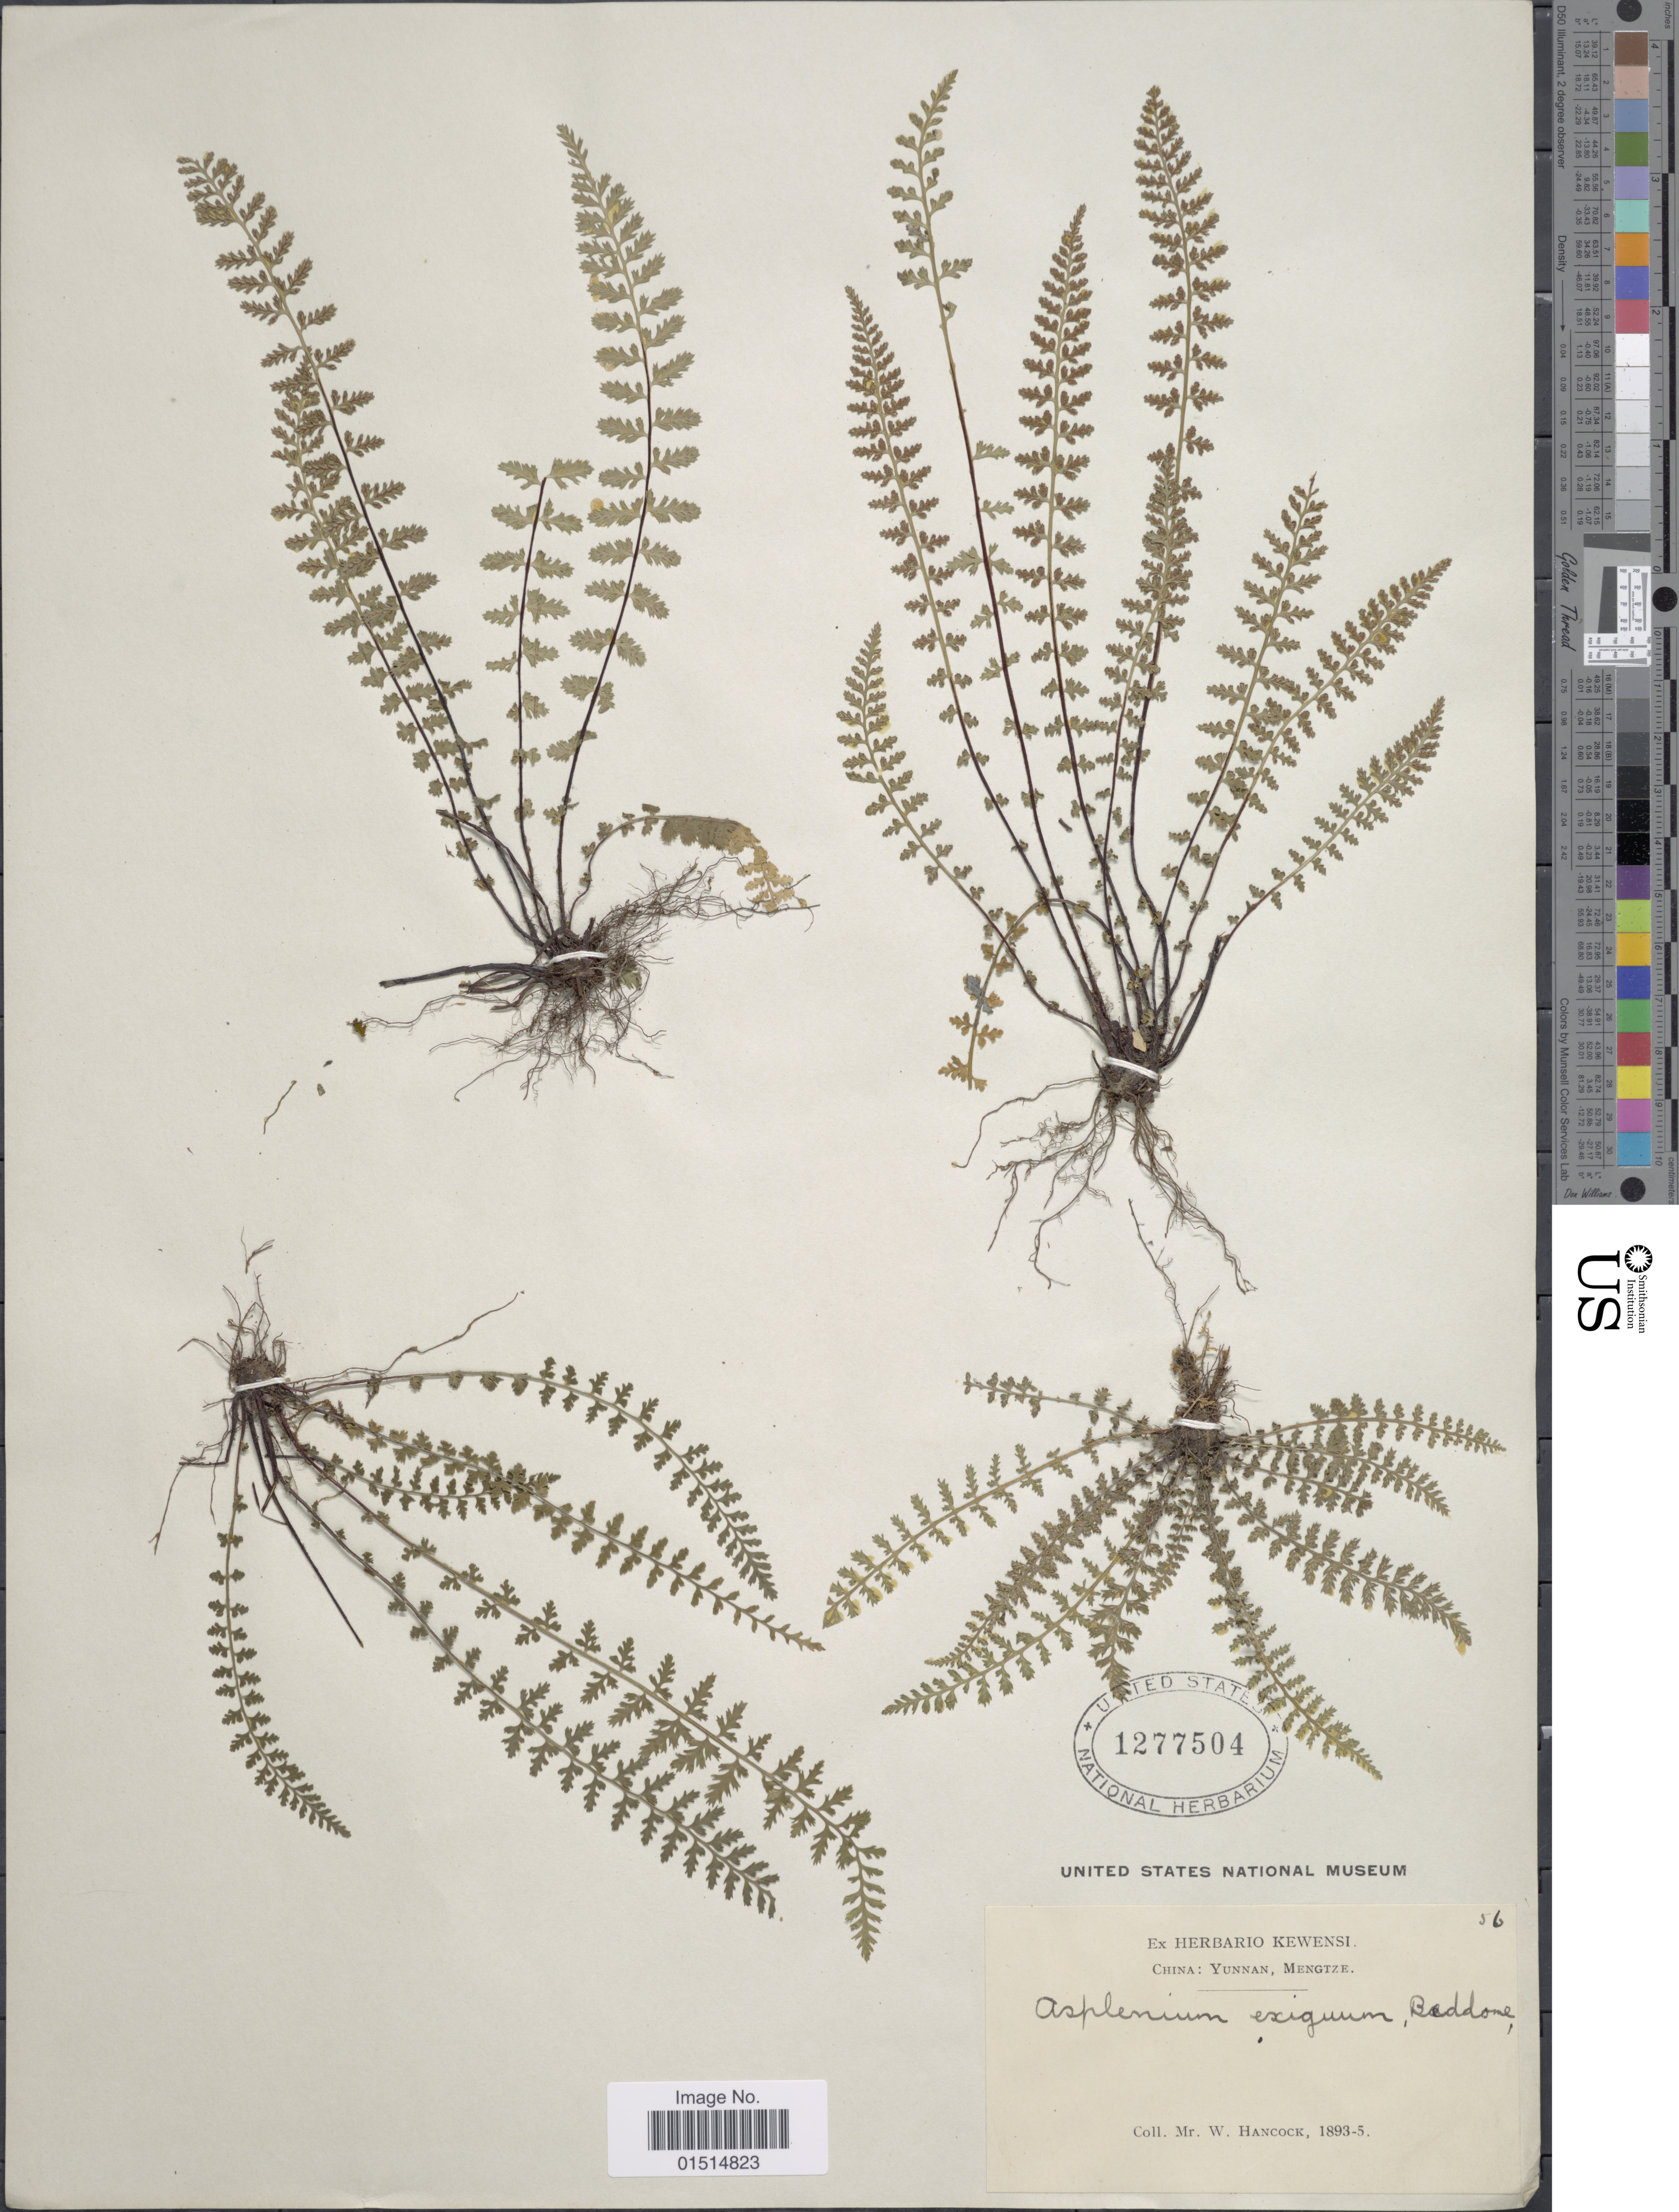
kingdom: Plantae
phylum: Tracheophyta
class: Polypodiopsida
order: Polypodiales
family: Aspleniaceae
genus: Asplenium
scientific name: Asplenium exiguum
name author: Bedd.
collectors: W. Hancock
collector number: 56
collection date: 1893/1895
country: China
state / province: Yunnan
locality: Mengtze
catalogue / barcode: US 1277504